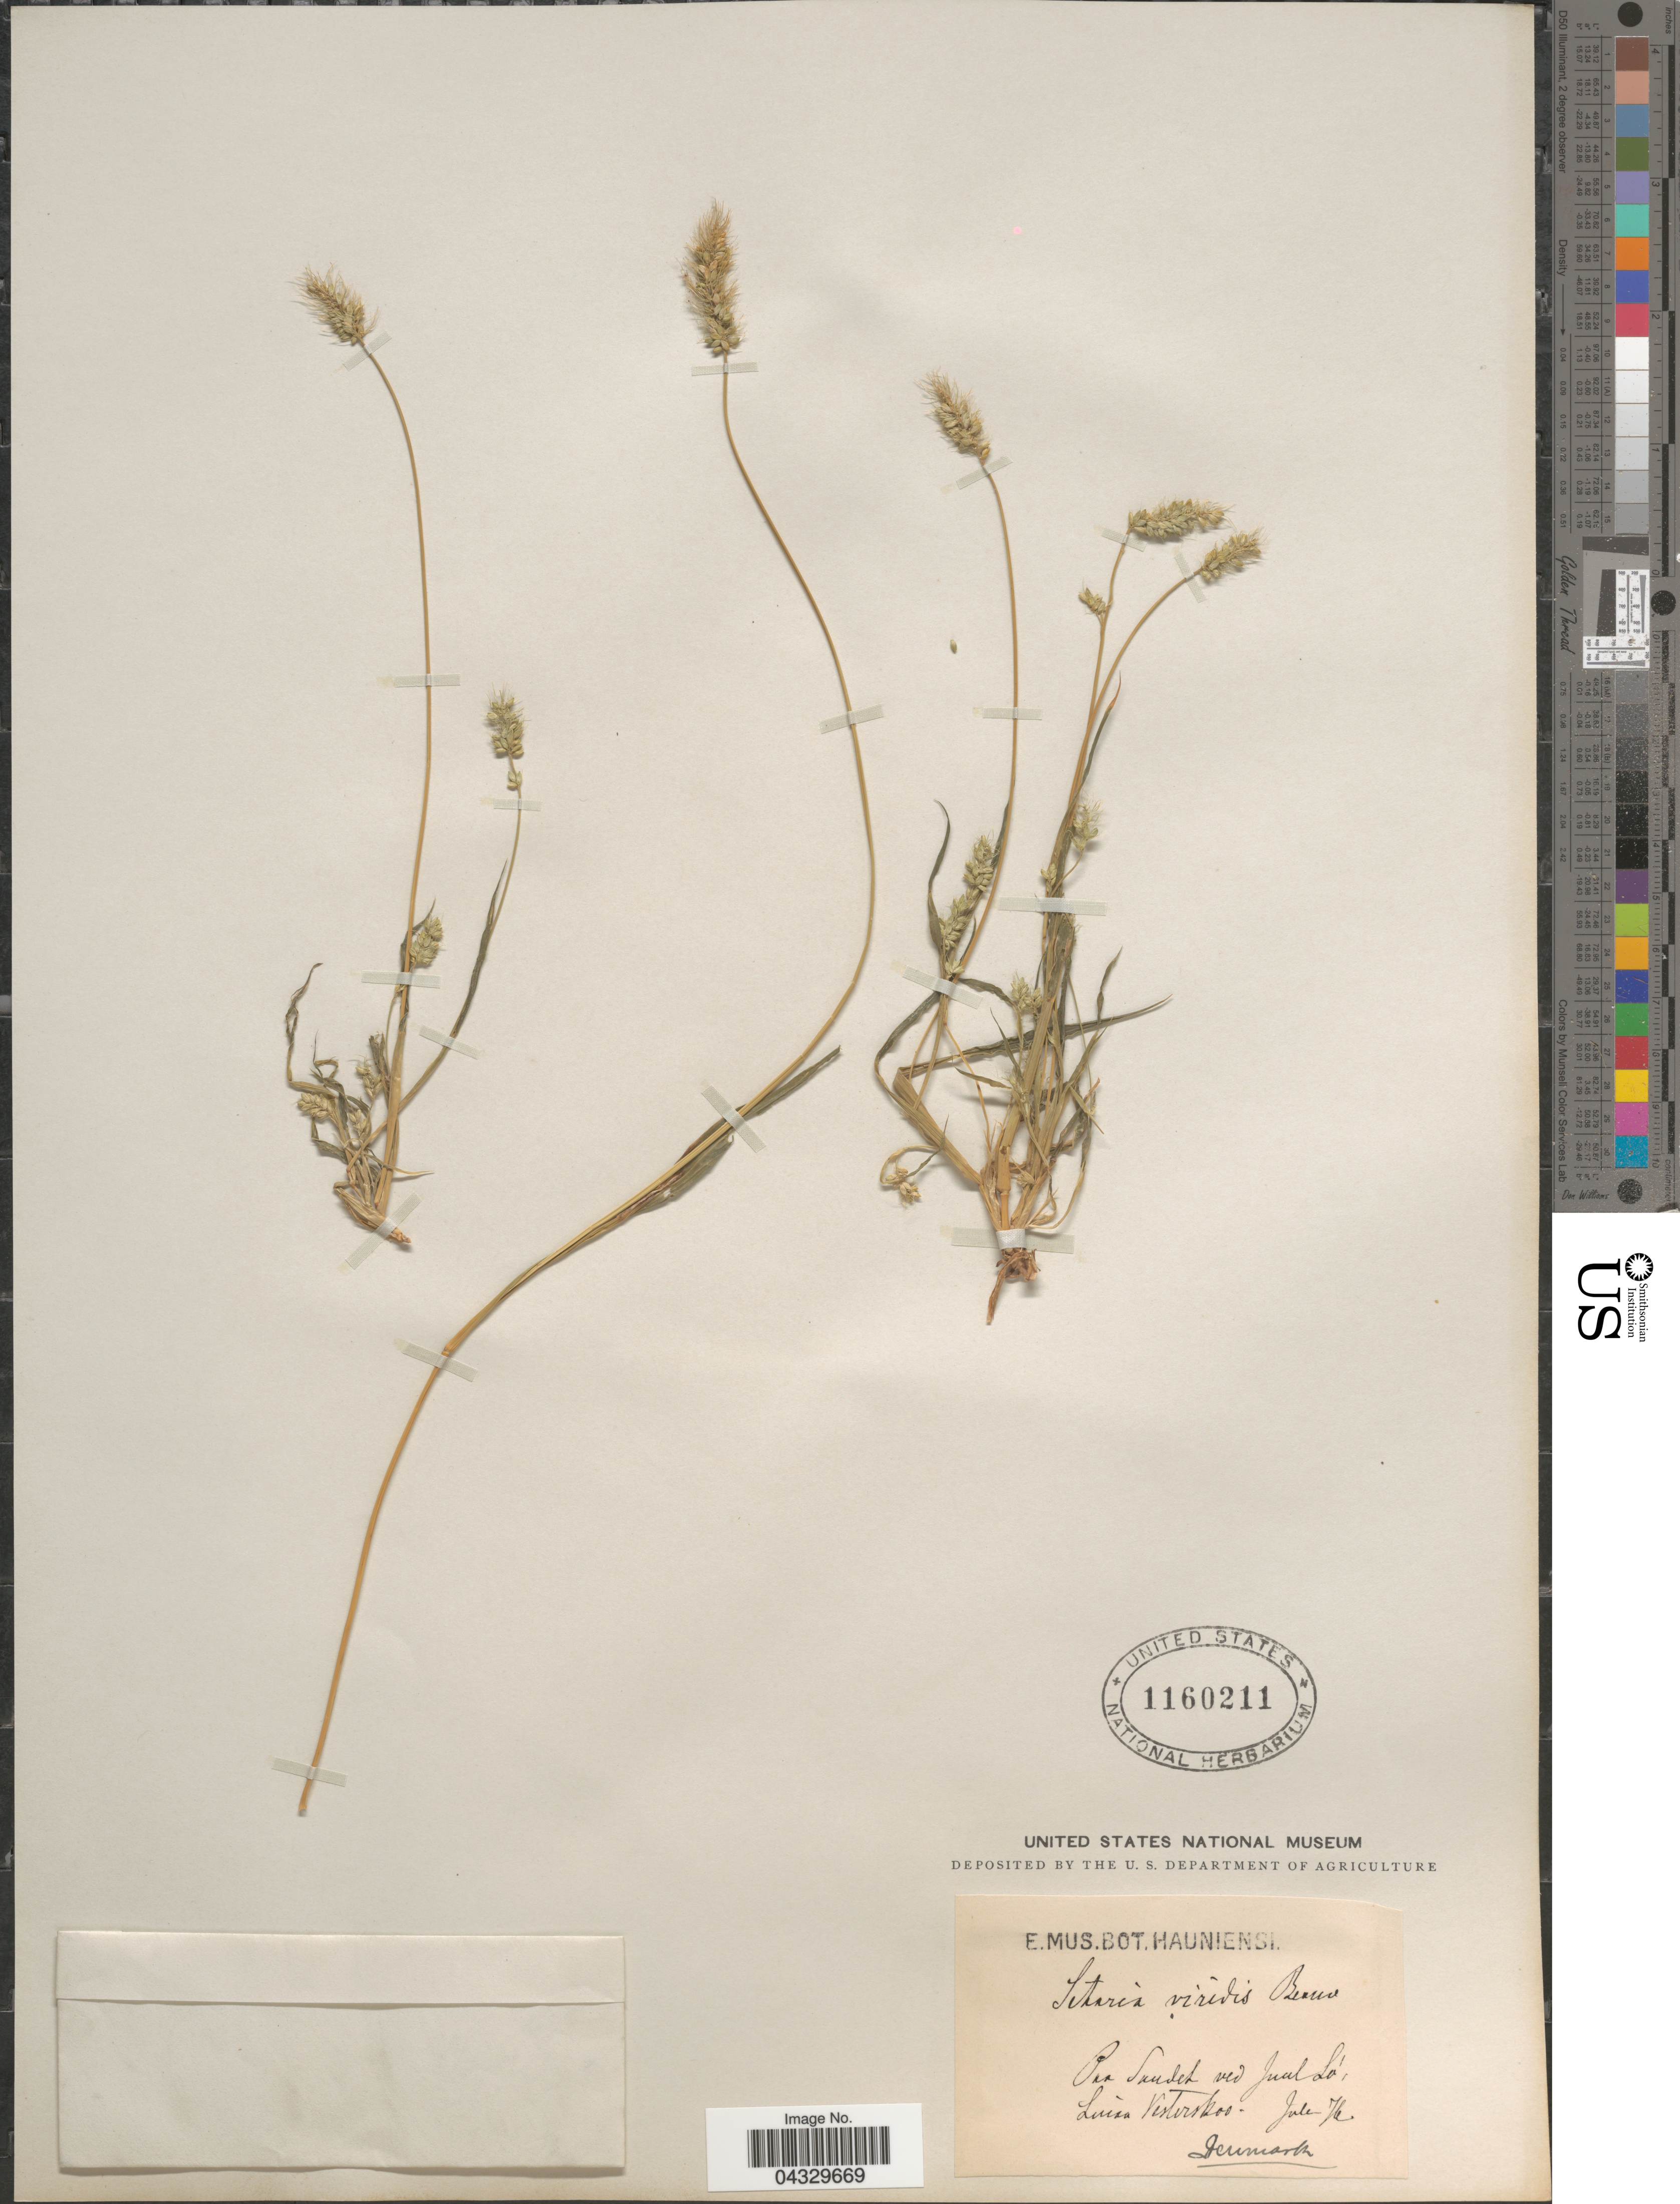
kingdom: Plantae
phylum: Tracheophyta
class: Liliopsida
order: Poales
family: Poaceae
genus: Setaria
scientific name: Setaria viridis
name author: (L.) P. Beauv.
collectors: ex Mus. Bot. Hauniense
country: Denmark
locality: Paa sandet ved Juul Ló. Luisa Vesterskov.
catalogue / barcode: US 1160211